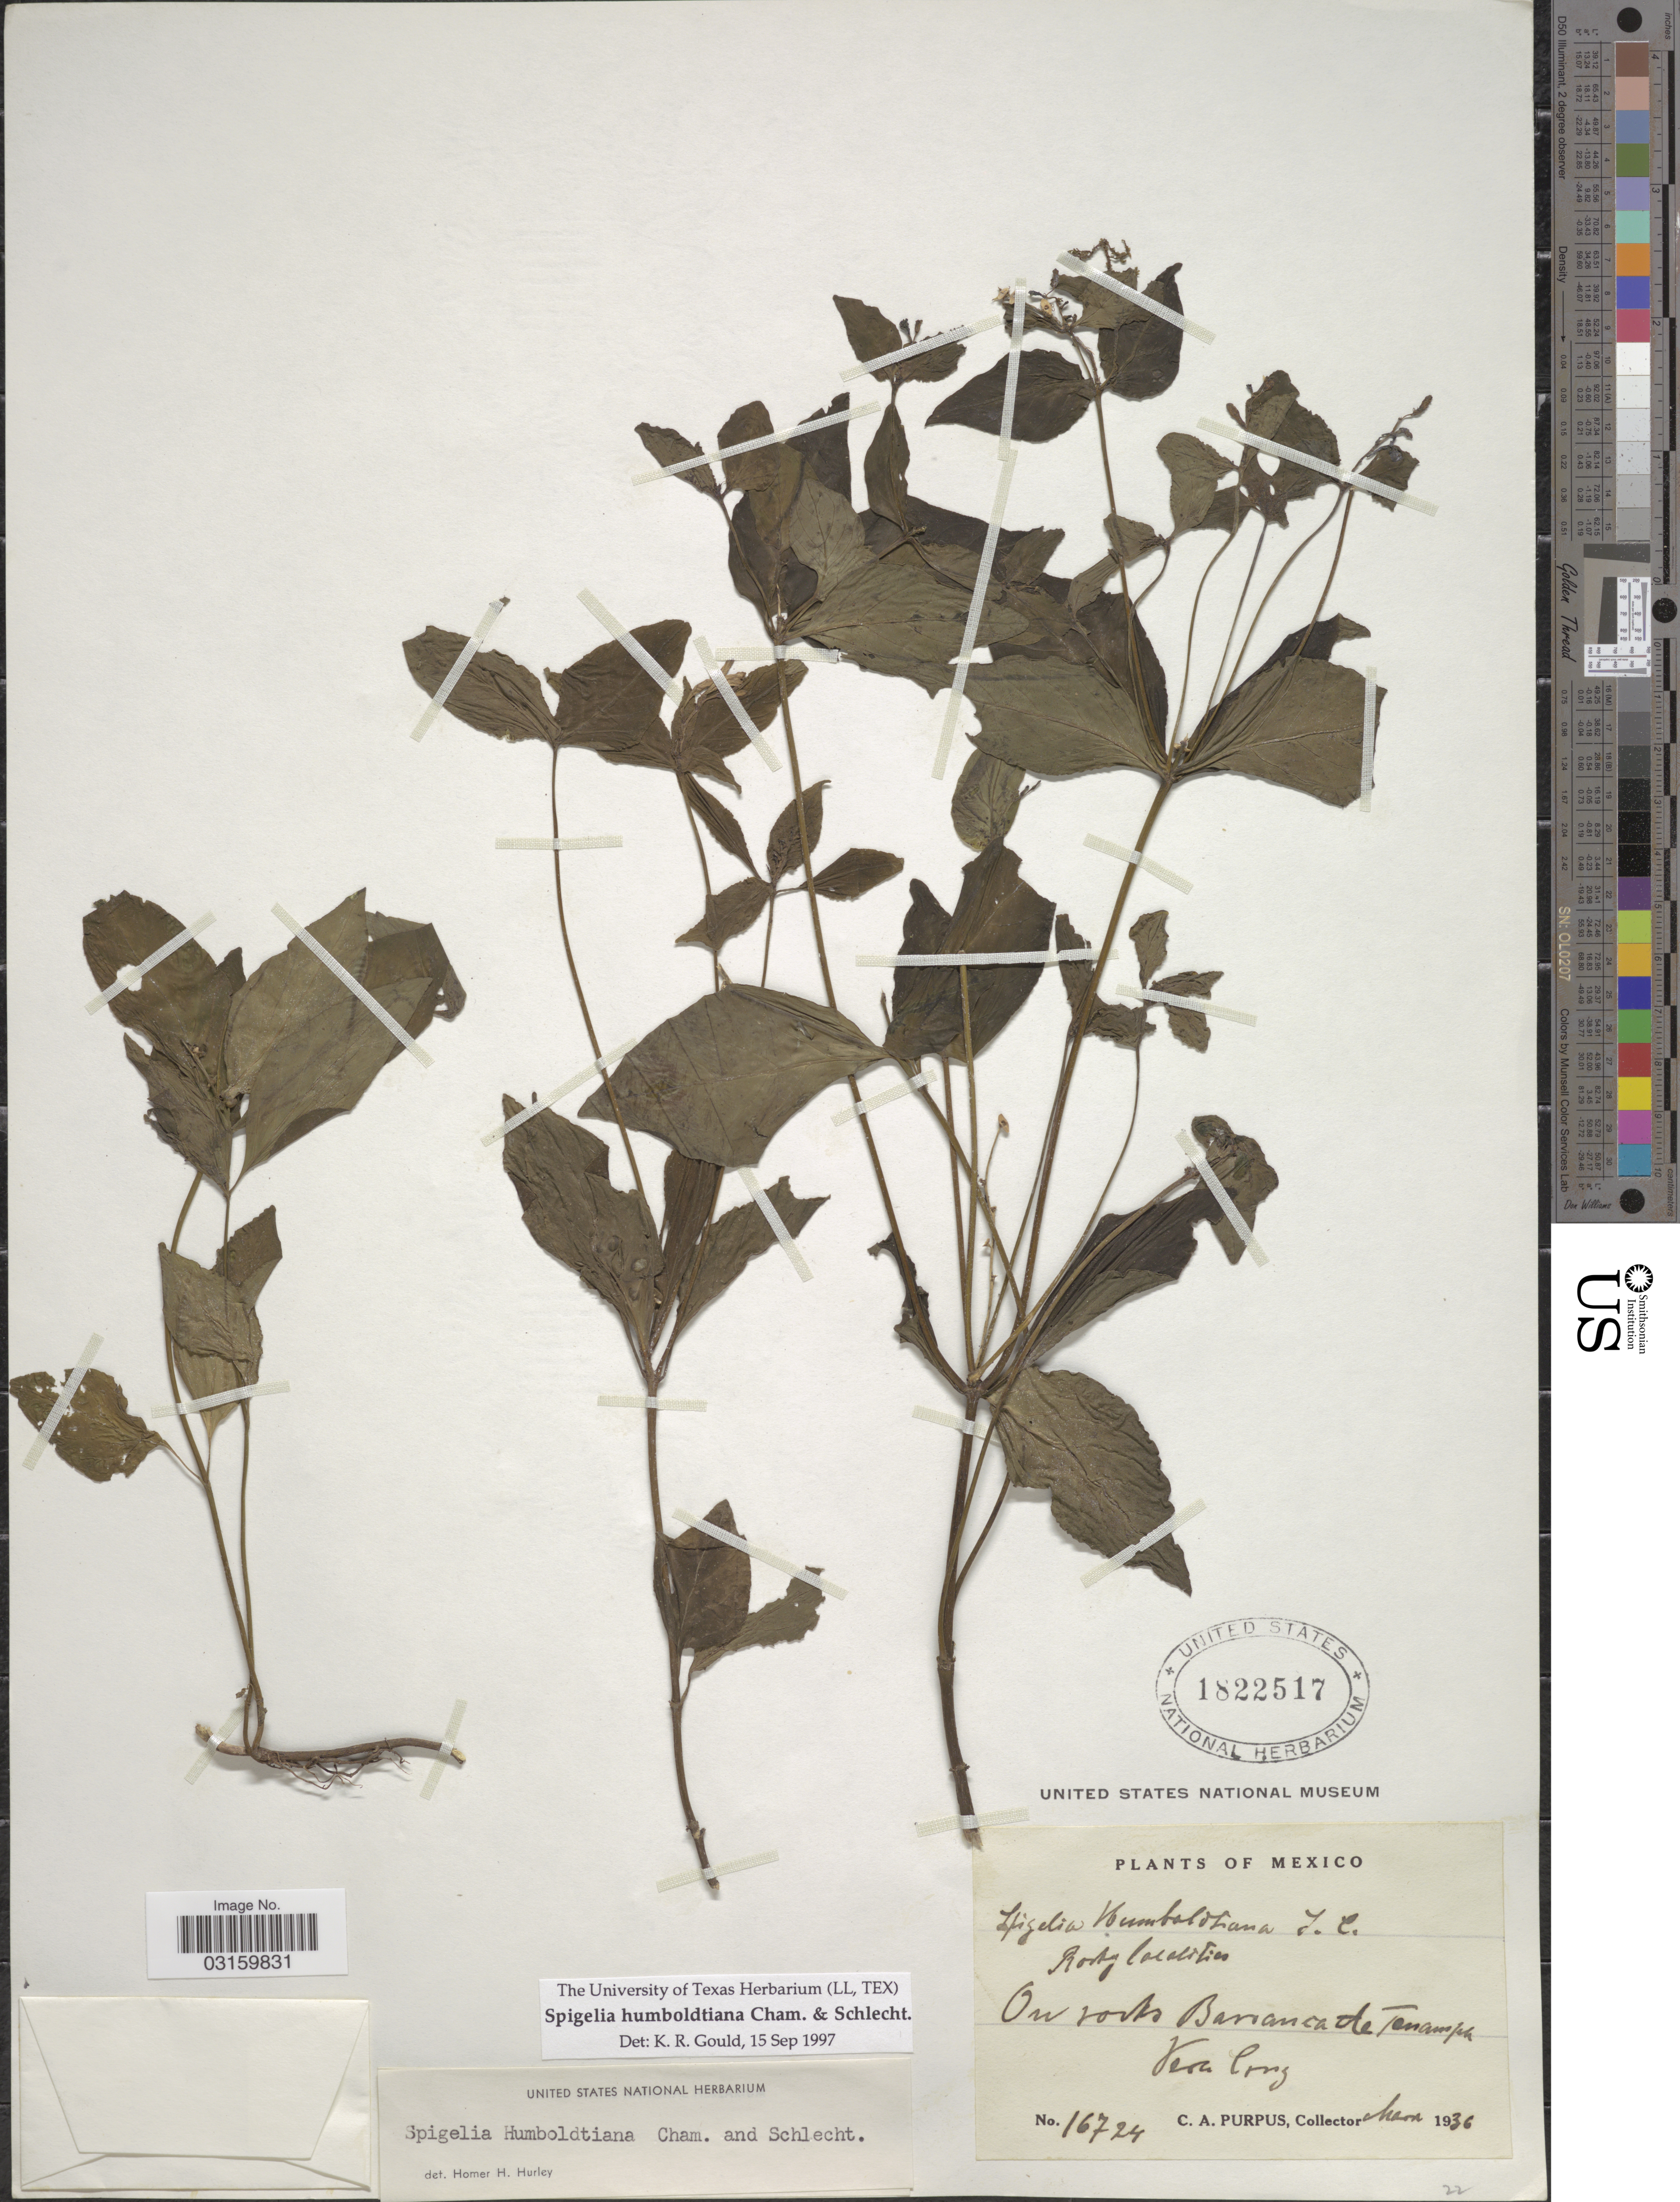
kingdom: Plantae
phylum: Tracheophyta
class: Magnoliopsida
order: Gentianales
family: Loganiaceae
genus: Spigelia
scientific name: Spigelia humboldtiana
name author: Cham. & Schltdl.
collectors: C. A. Purpus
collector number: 16724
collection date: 1936-03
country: Mexico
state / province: Veracruz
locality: On rocks Barranca de Tenampa, Vera Cruz.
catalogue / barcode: US 1822517